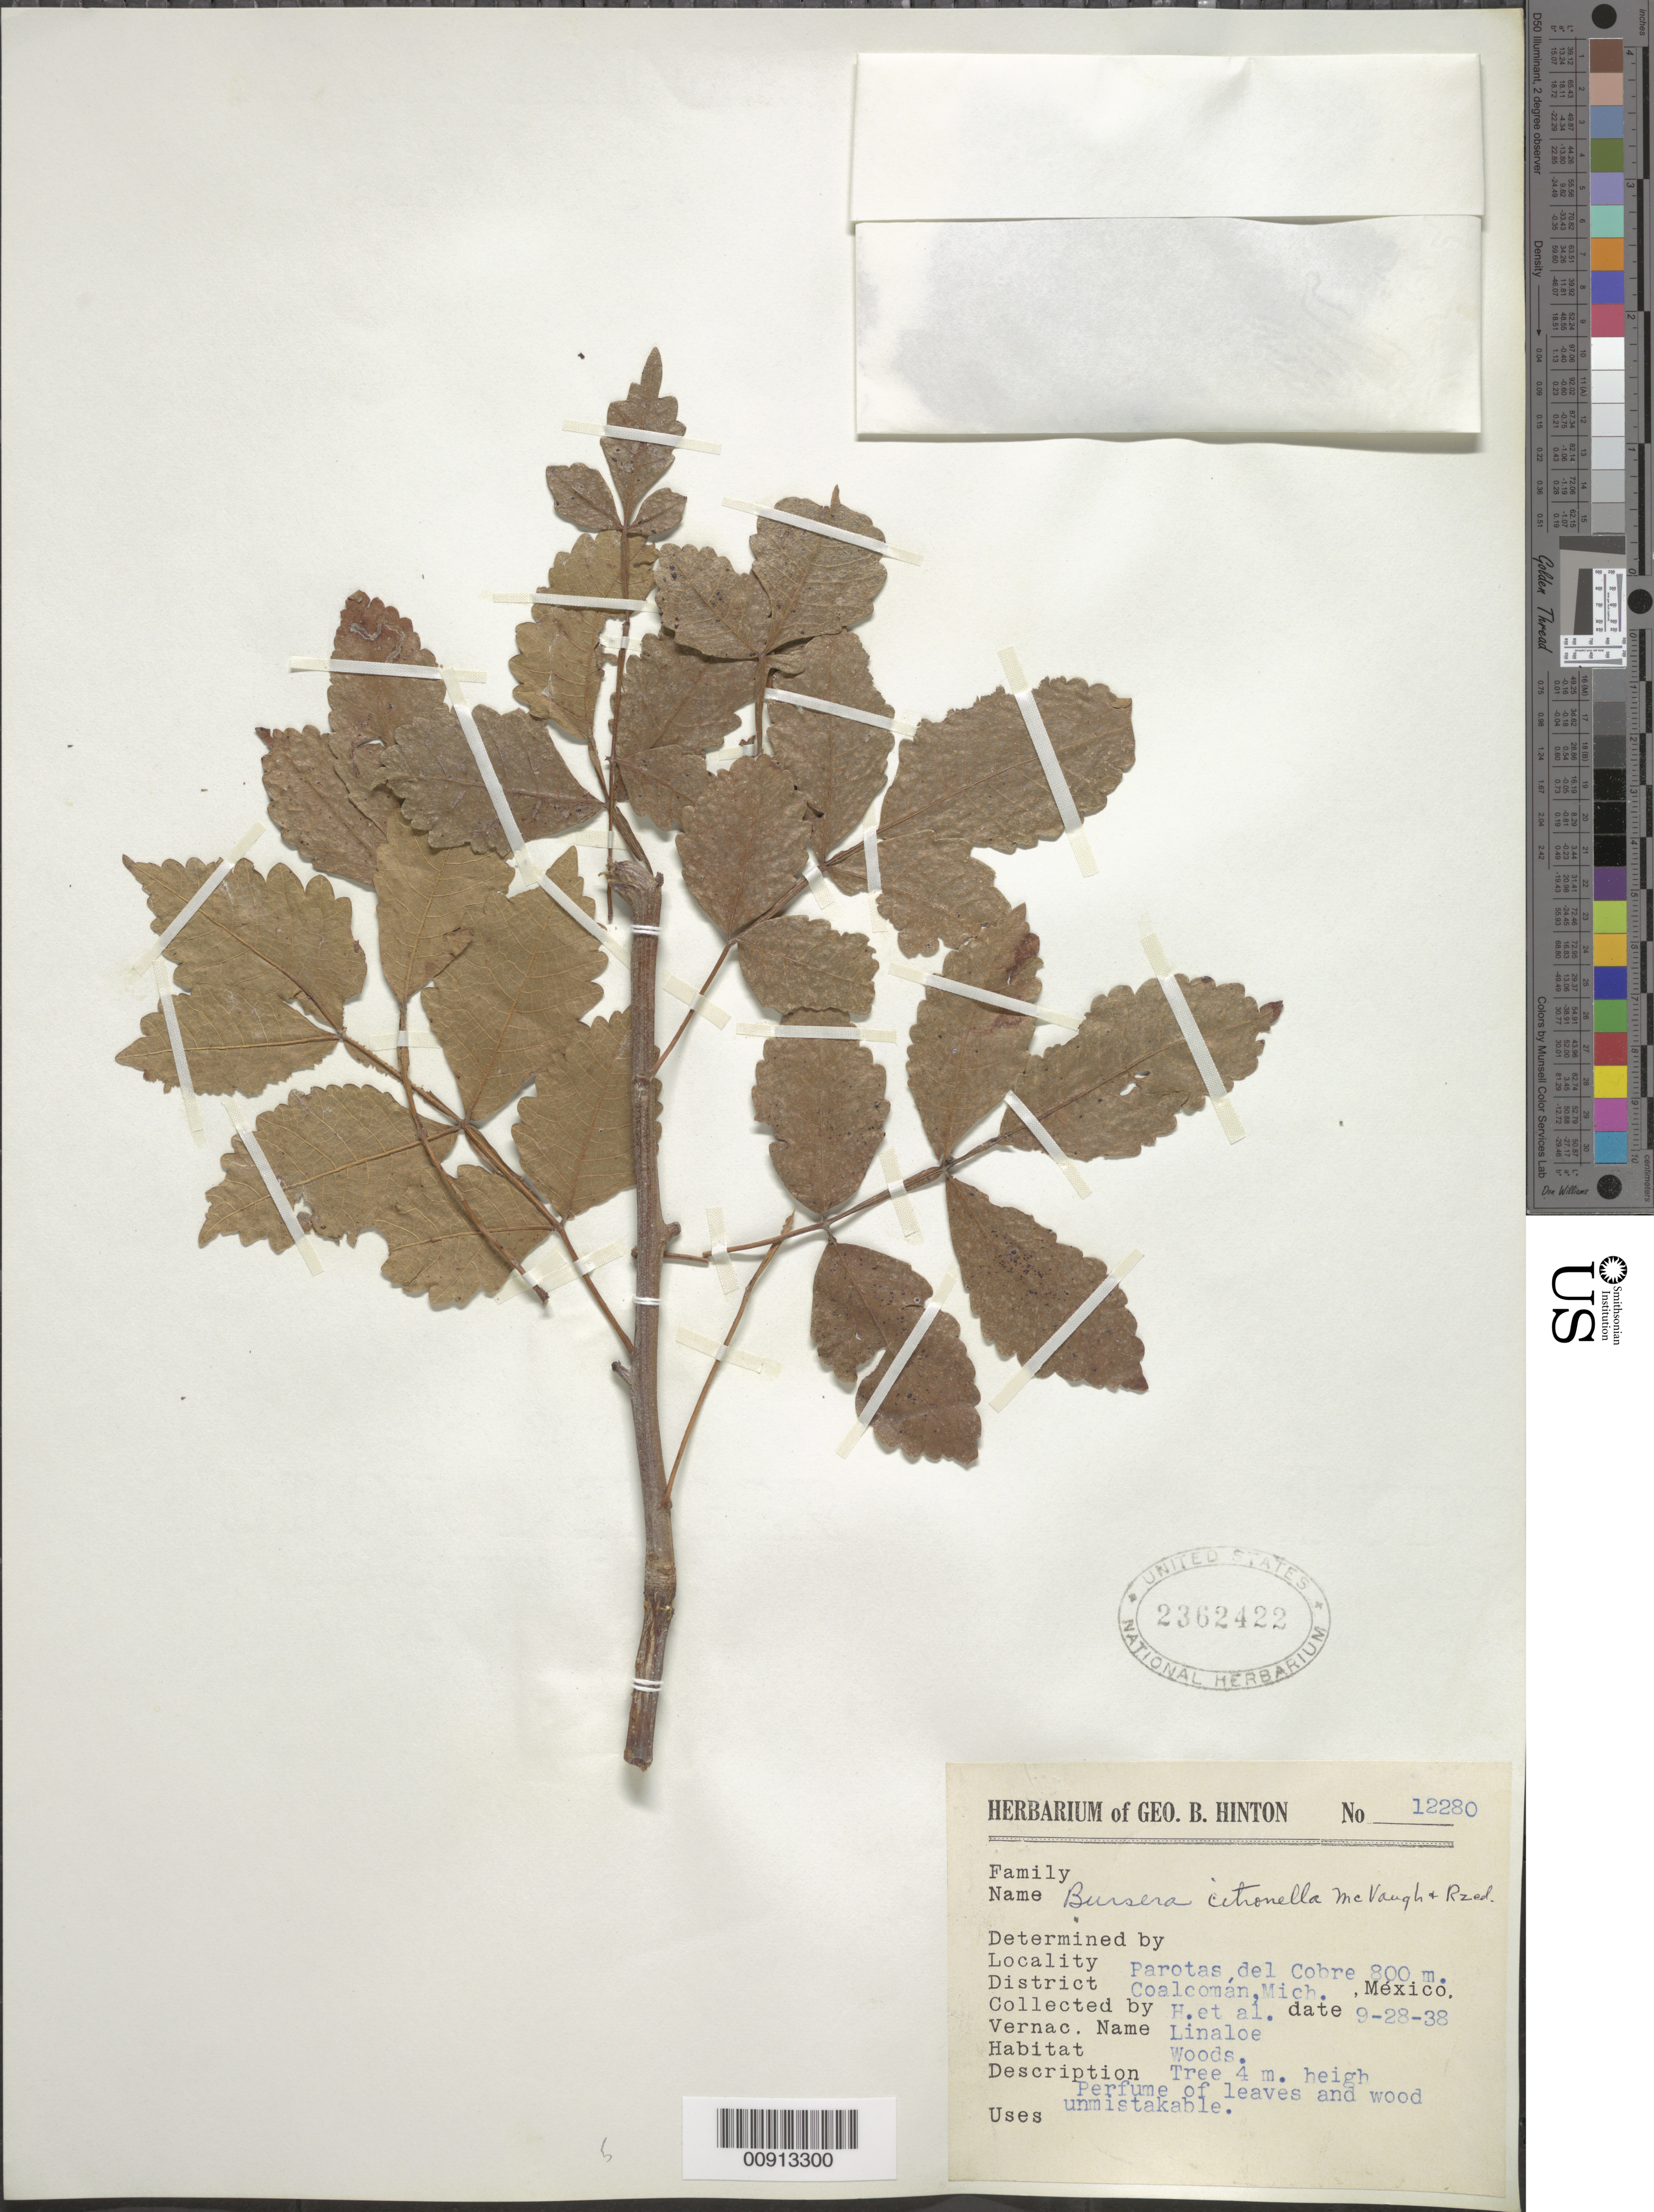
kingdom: Plantae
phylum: Tracheophyta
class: Magnoliopsida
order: Sapindales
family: Burseraceae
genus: Bursera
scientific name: Bursera citronella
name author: McVaugh & Rzed.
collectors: G. B. Hinton & et al.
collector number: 12280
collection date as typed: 28 Sep 1938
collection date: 1938-09-28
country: Mexico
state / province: Michoacán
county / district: Coalcomán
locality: Parotas del Cobre, District Coalcomán, Michoacán.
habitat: Woods.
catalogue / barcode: US 2362422